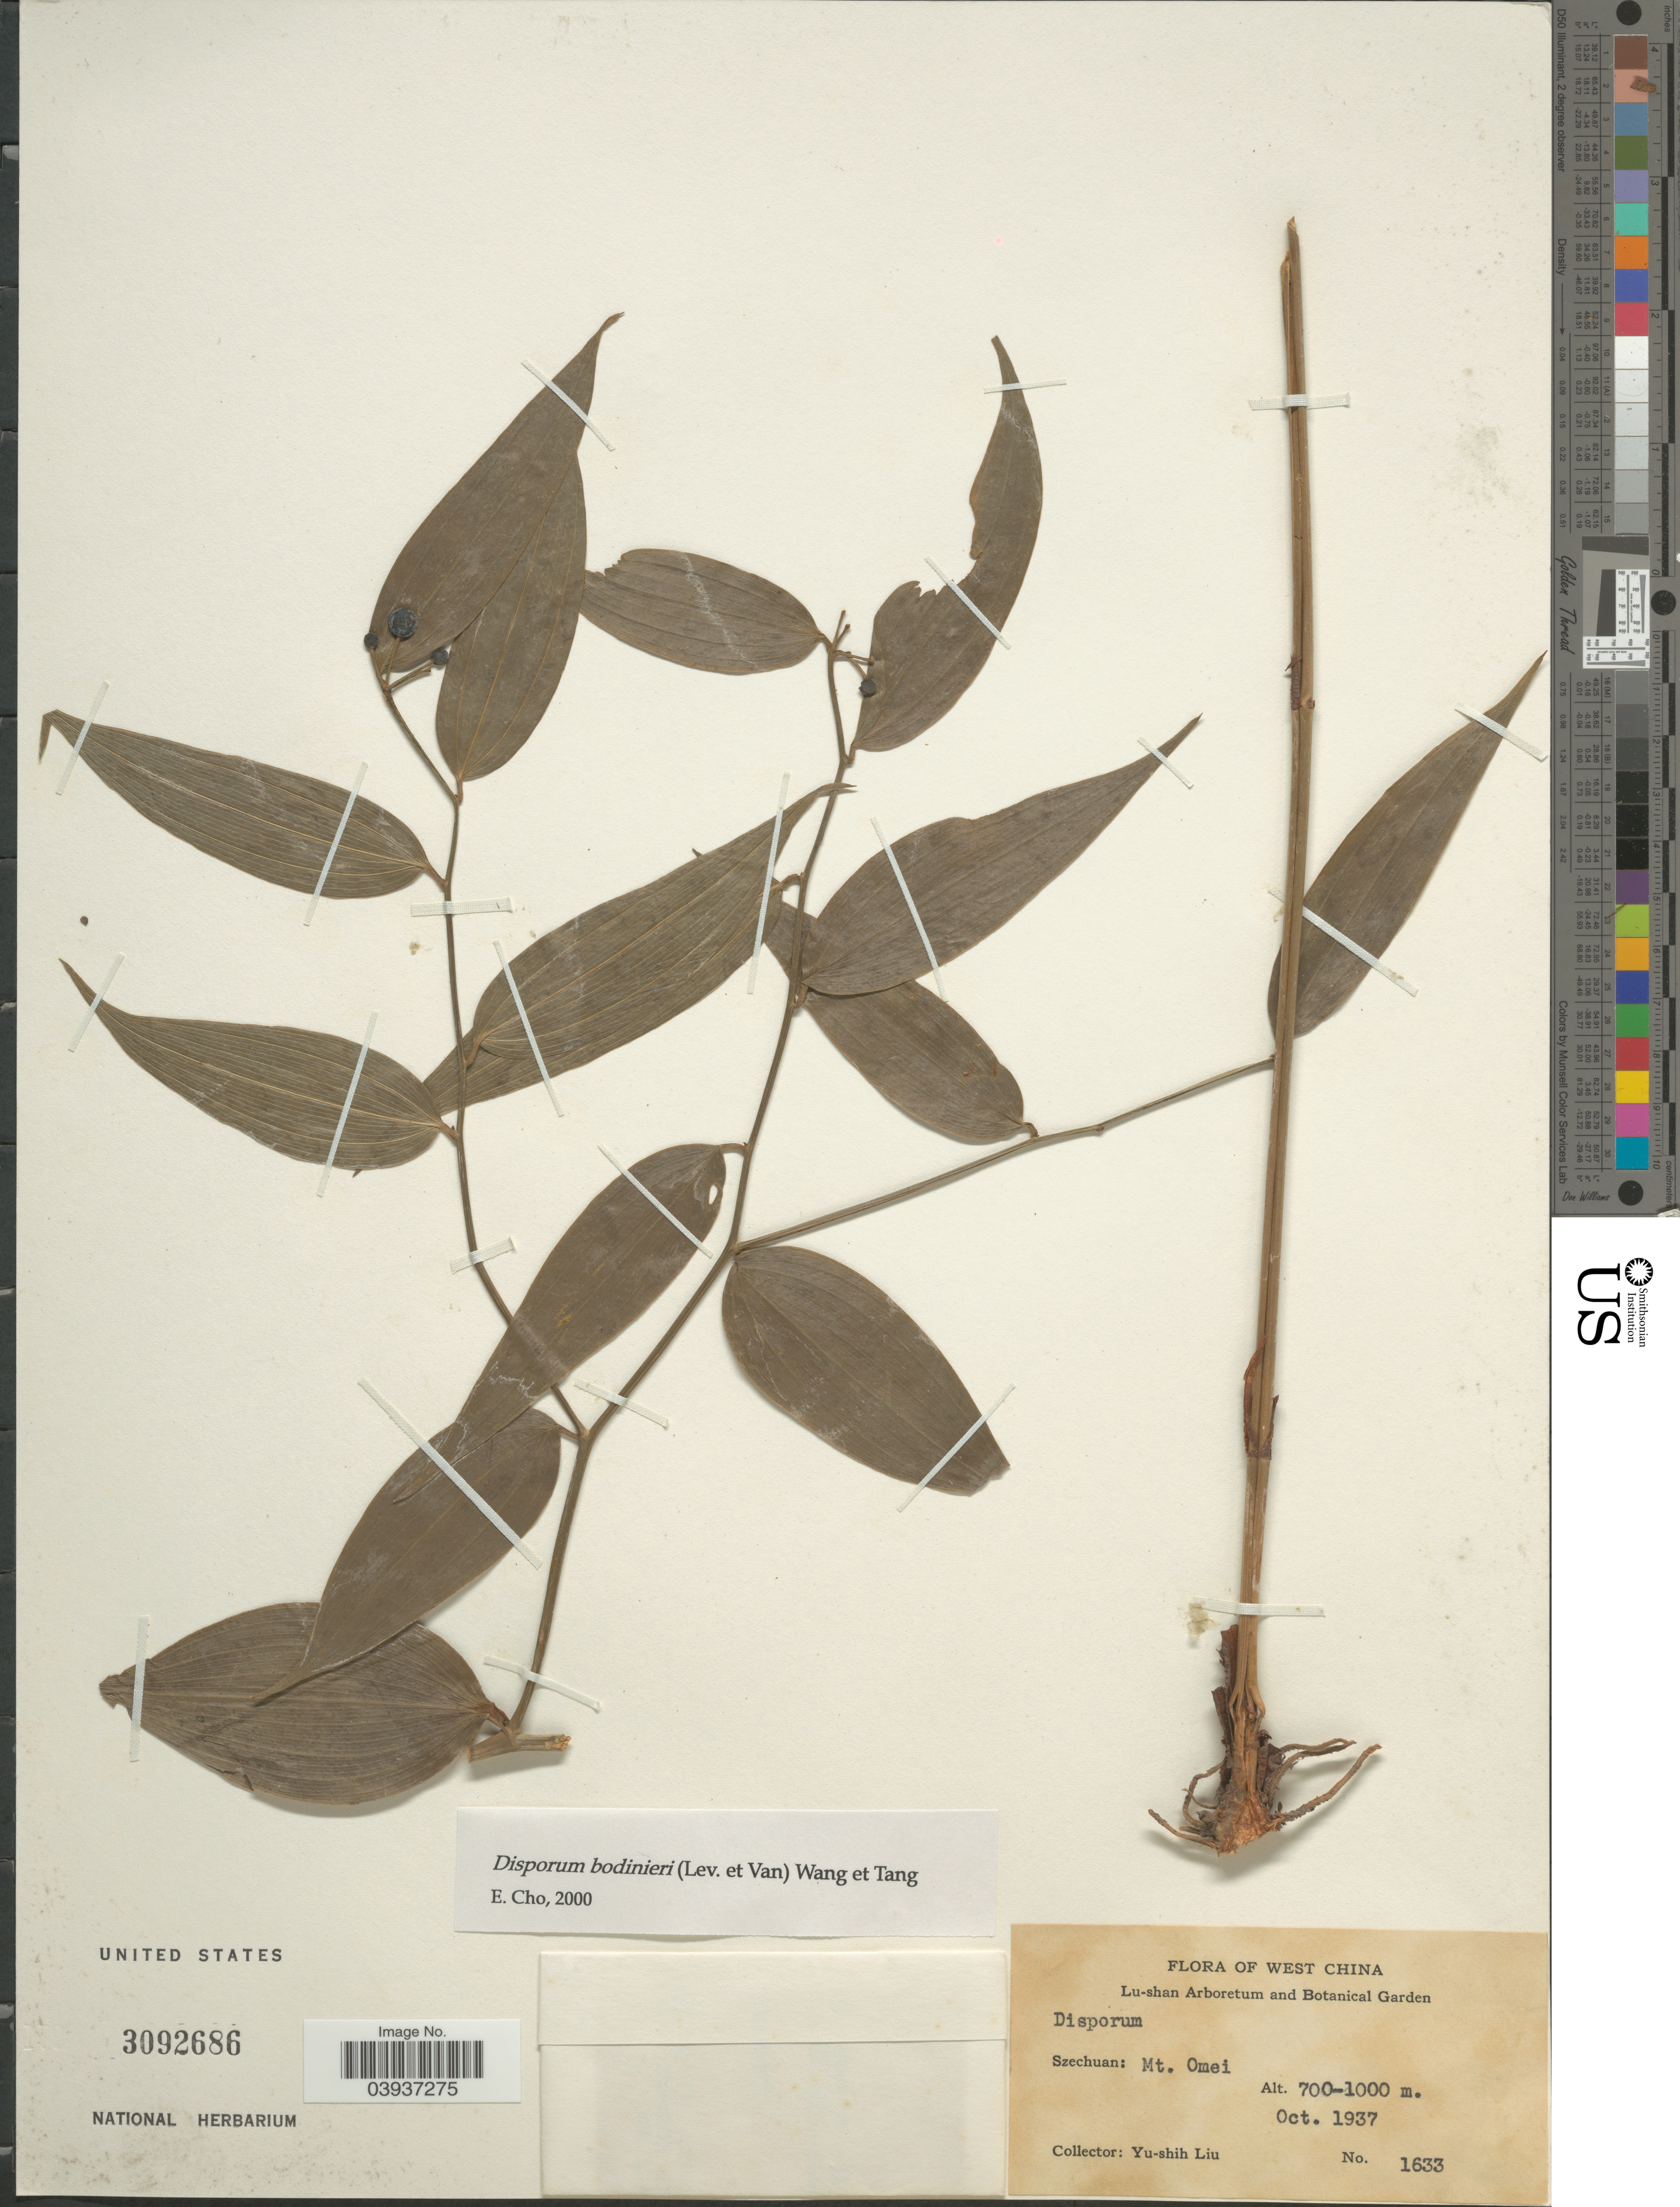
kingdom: Plantae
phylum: Tracheophyta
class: Liliopsida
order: Liliales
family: Colchicaceae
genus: Disporum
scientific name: Disporum bodinieri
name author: (H. Lév. & Vaniot) F.T. Wang & Tang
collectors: Y.-S. Liu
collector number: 1633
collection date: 1937-10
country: China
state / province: Sichuan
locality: West China. Szechuan: Mt. Omei.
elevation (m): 700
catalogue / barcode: US 3092686